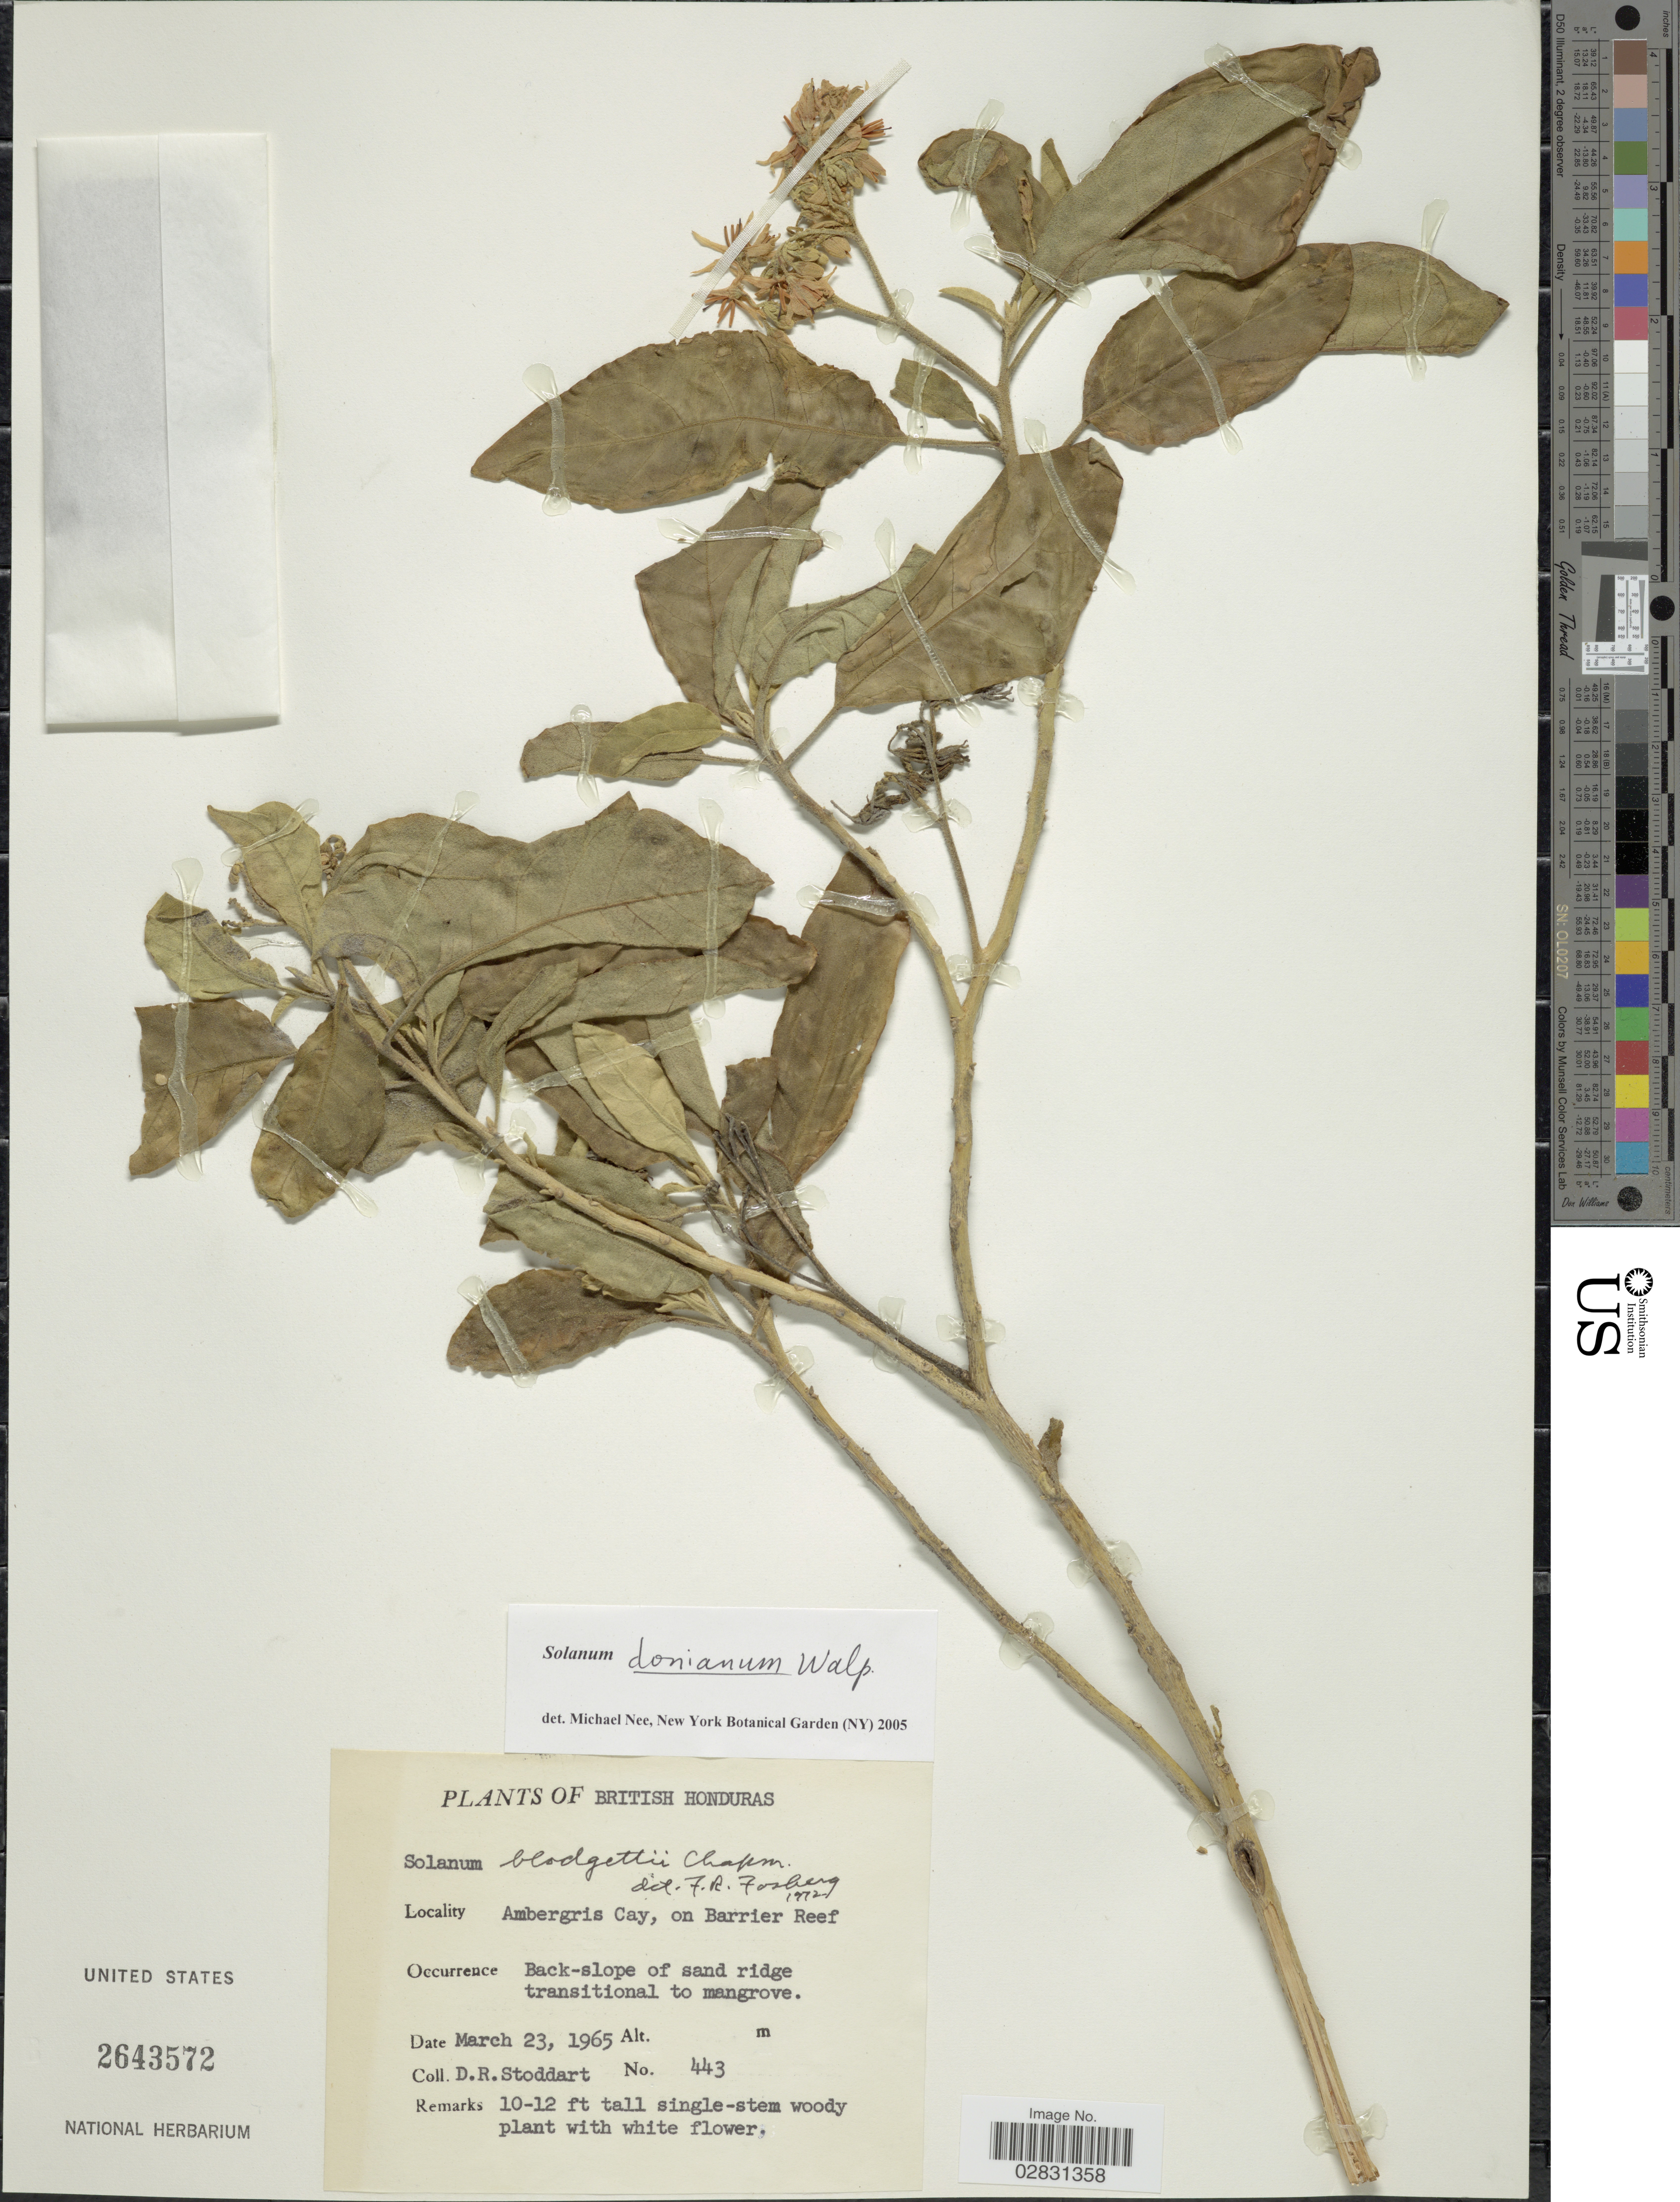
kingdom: Plantae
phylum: Tracheophyta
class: Magnoliopsida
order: Solanales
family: Solanaceae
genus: Solanum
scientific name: Solanum donianum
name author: Walp.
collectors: D. Stoddart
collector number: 443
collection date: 1965-03-23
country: Belize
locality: British Honduras, Ambergis Cays, on Barrier Reef.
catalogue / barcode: US 2643572